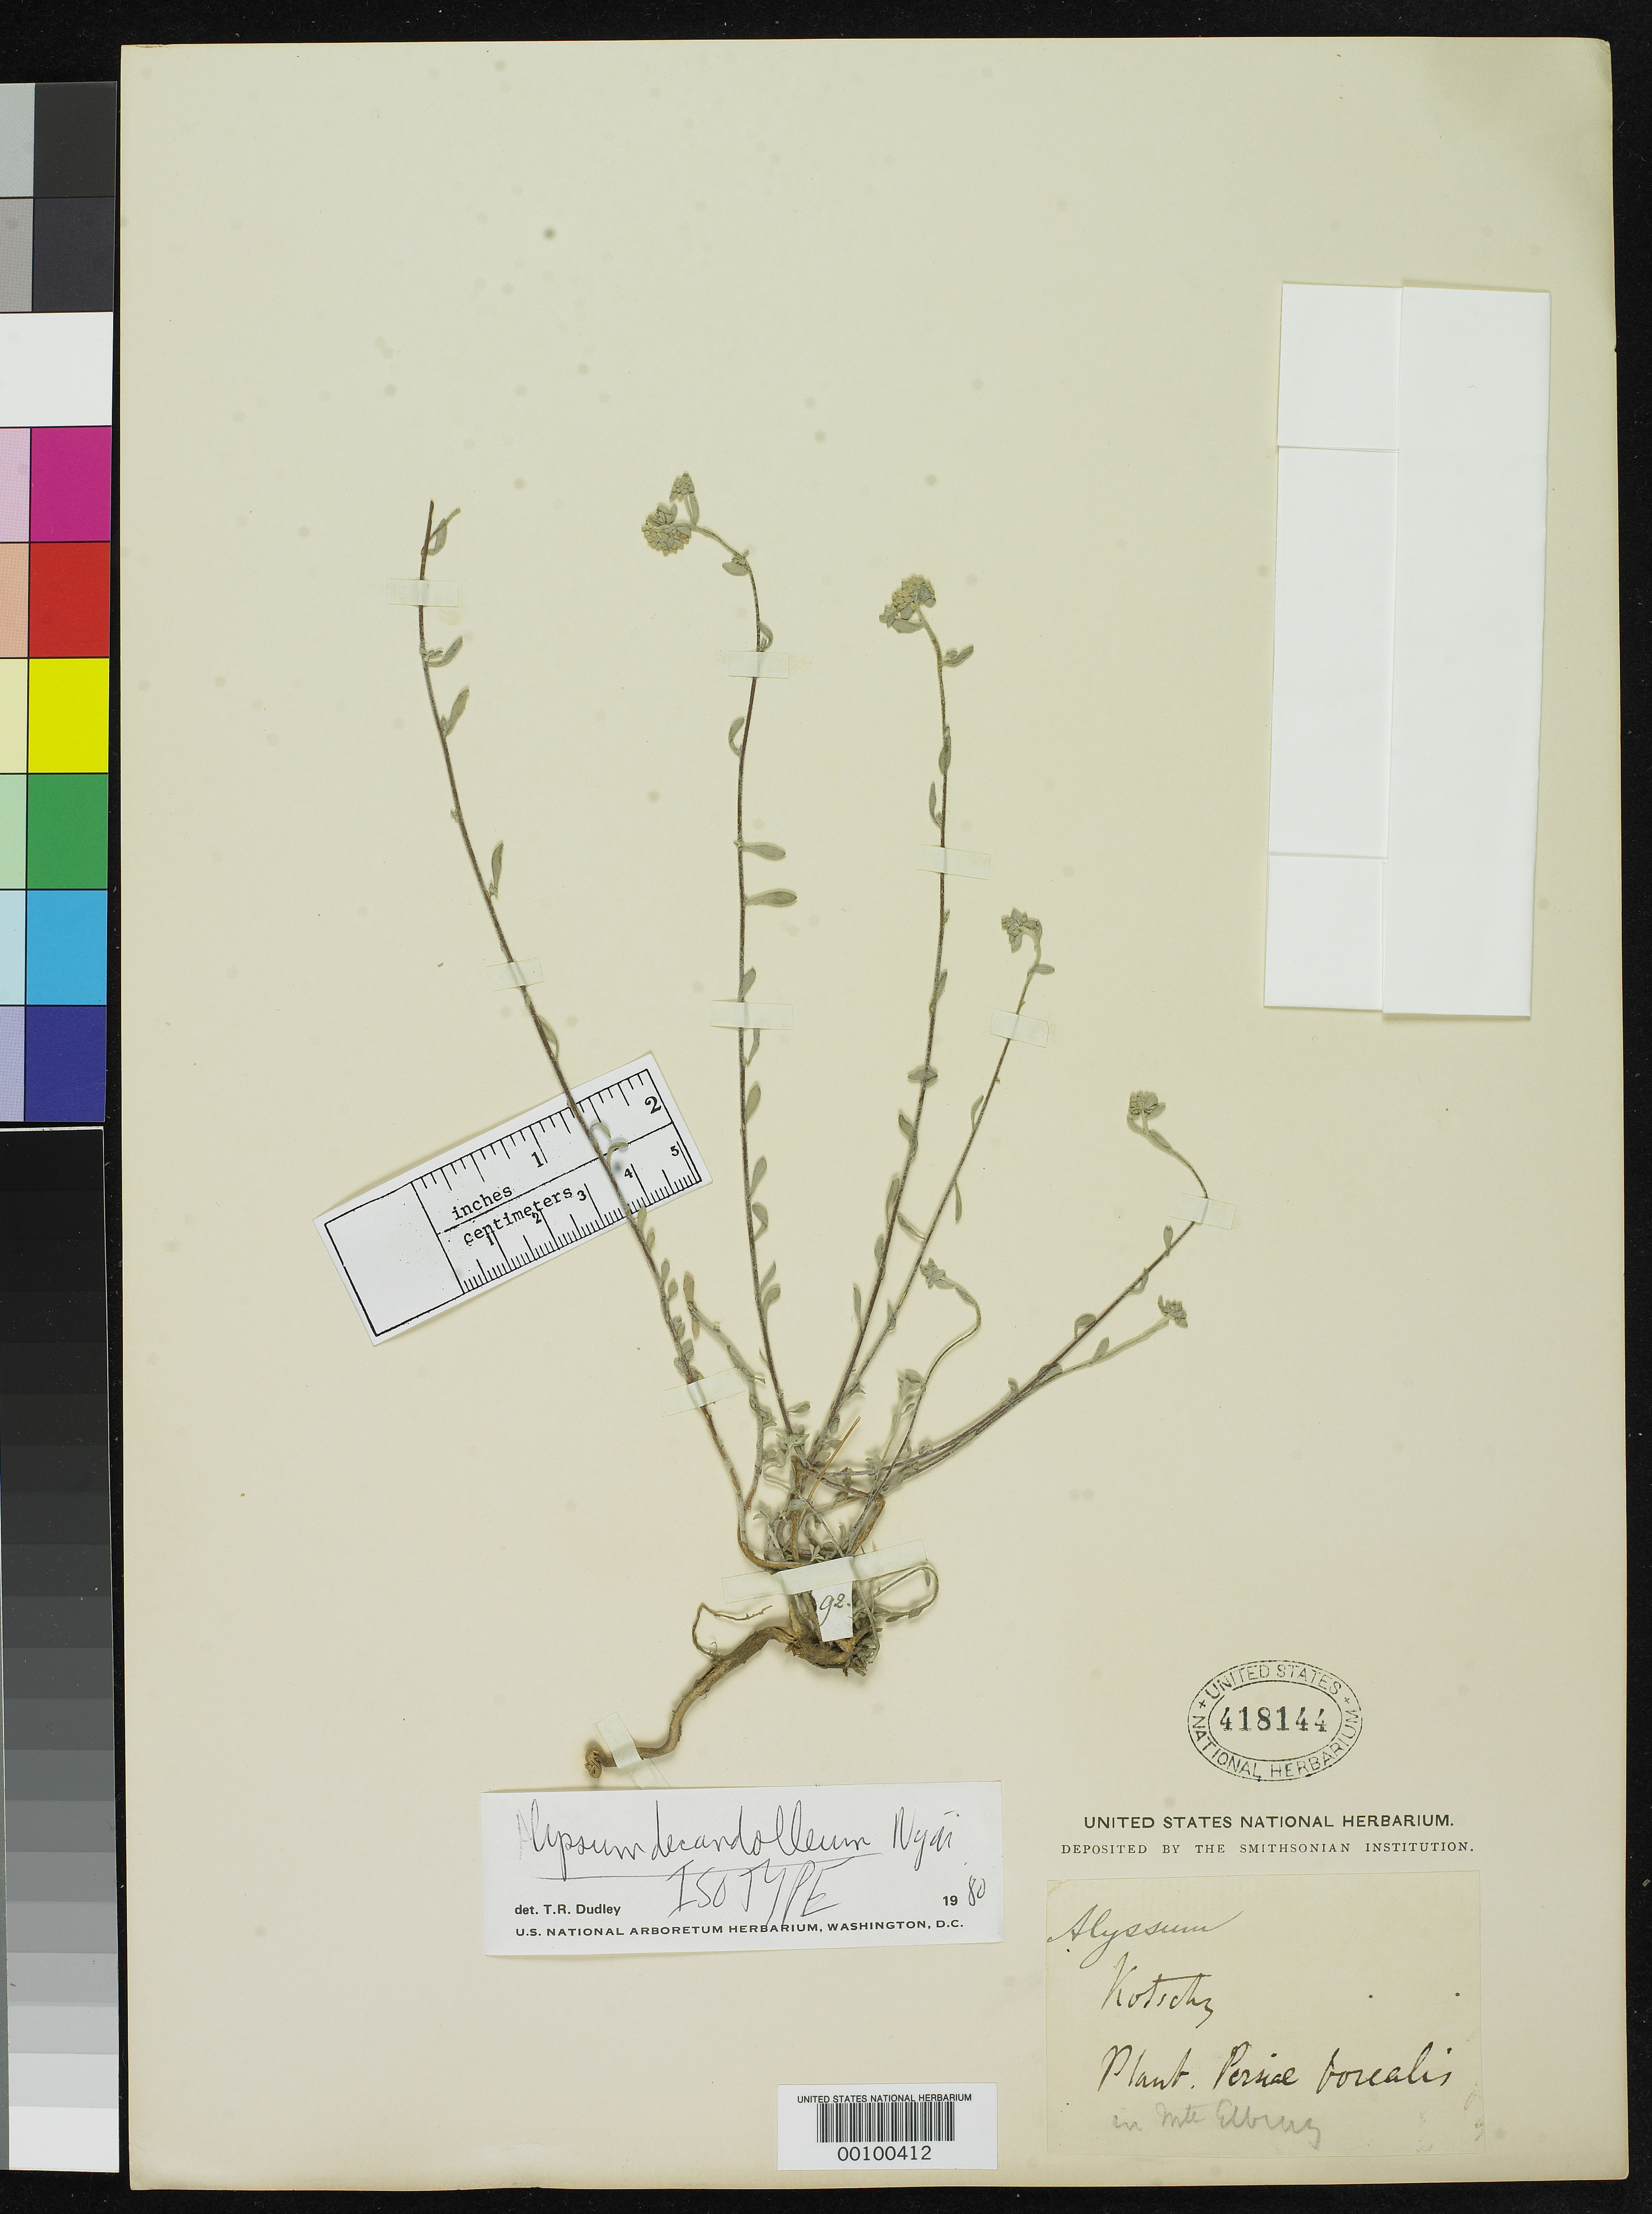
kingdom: Plantae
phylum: Tracheophyta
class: Magnoliopsida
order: Brassicales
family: Brassicaceae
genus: Alyssum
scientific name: Alyssum decandolleum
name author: Nyar.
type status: Isotype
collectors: K. G. Kotschy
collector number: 379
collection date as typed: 15 May 1842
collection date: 1842-05-15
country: Iran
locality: Northern Persia, Mt. Elbruz (Elburz Mtns.).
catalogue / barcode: US 418144